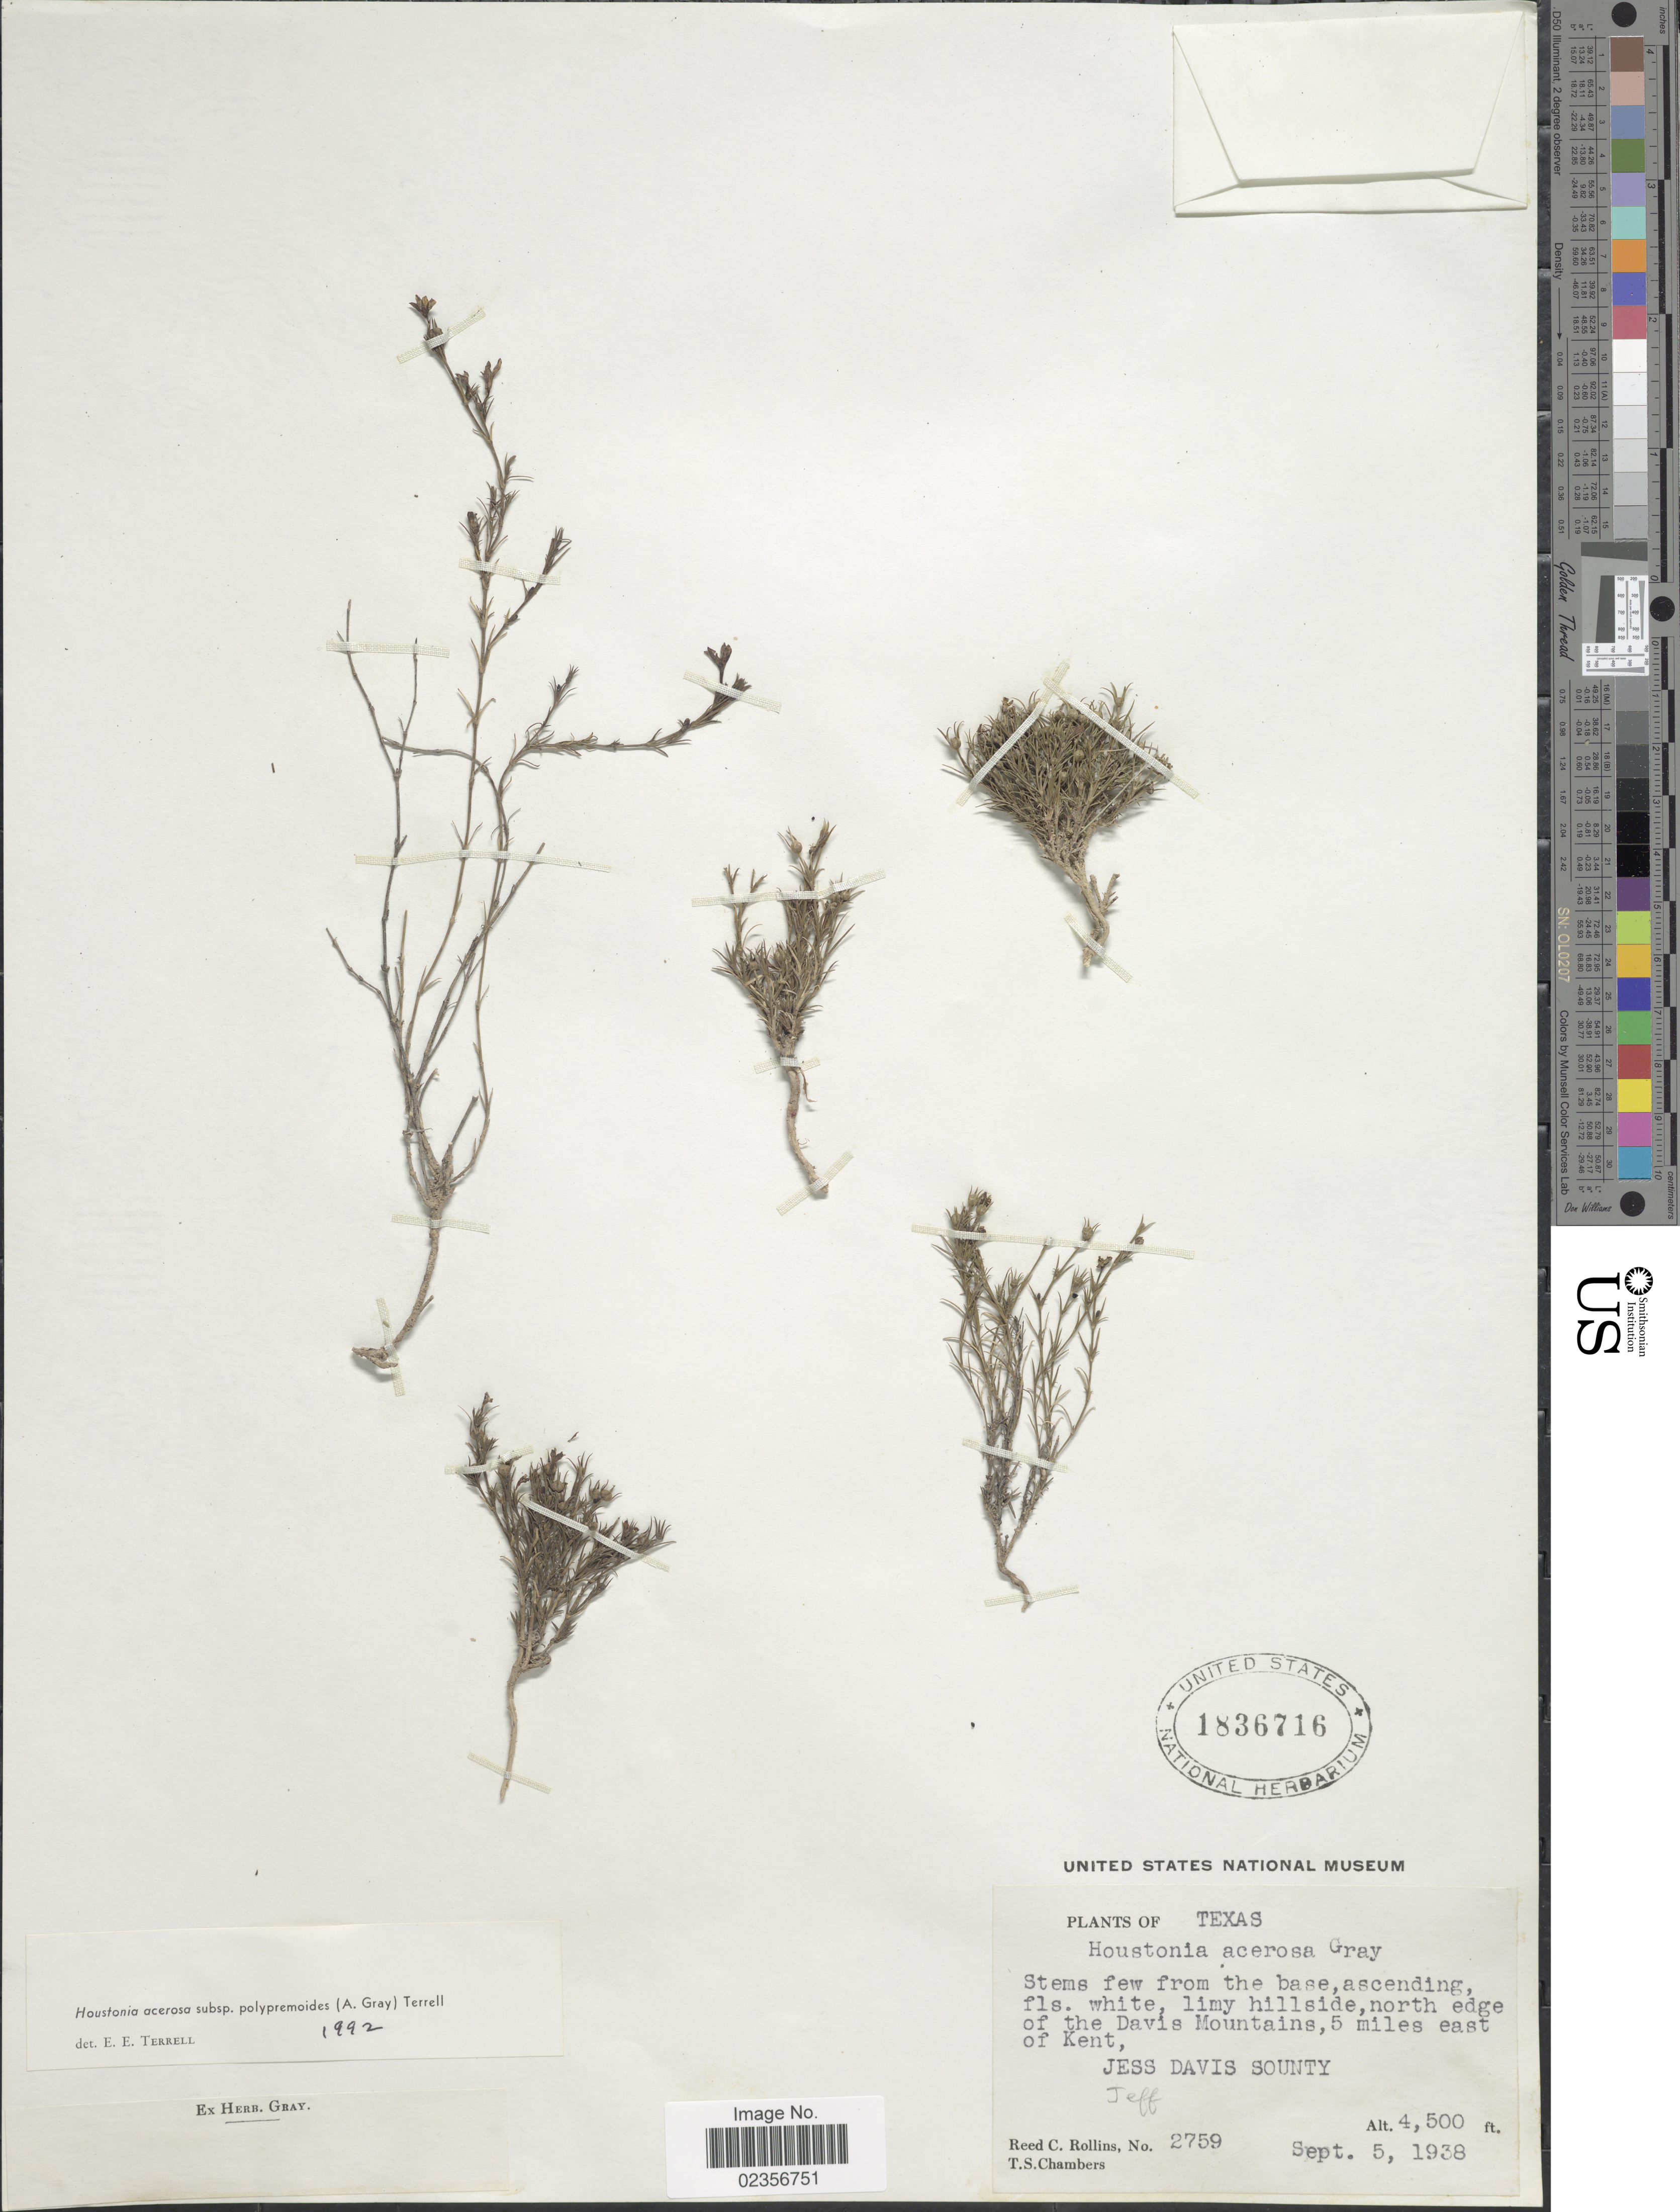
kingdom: Plantae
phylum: Tracheophyta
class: Magnoliopsida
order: Gentianales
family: Rubiaceae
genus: Houstonia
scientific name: Houstonia acerosa var. polypremoides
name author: (A. Gray) Terrell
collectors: R. Collins & T. Chambers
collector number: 2759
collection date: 1938-09-05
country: United States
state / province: Texas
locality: North edge of the Davis Mountains, 5 miles east of Kent, Jeff Davis County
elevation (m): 1372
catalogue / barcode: US 1836716